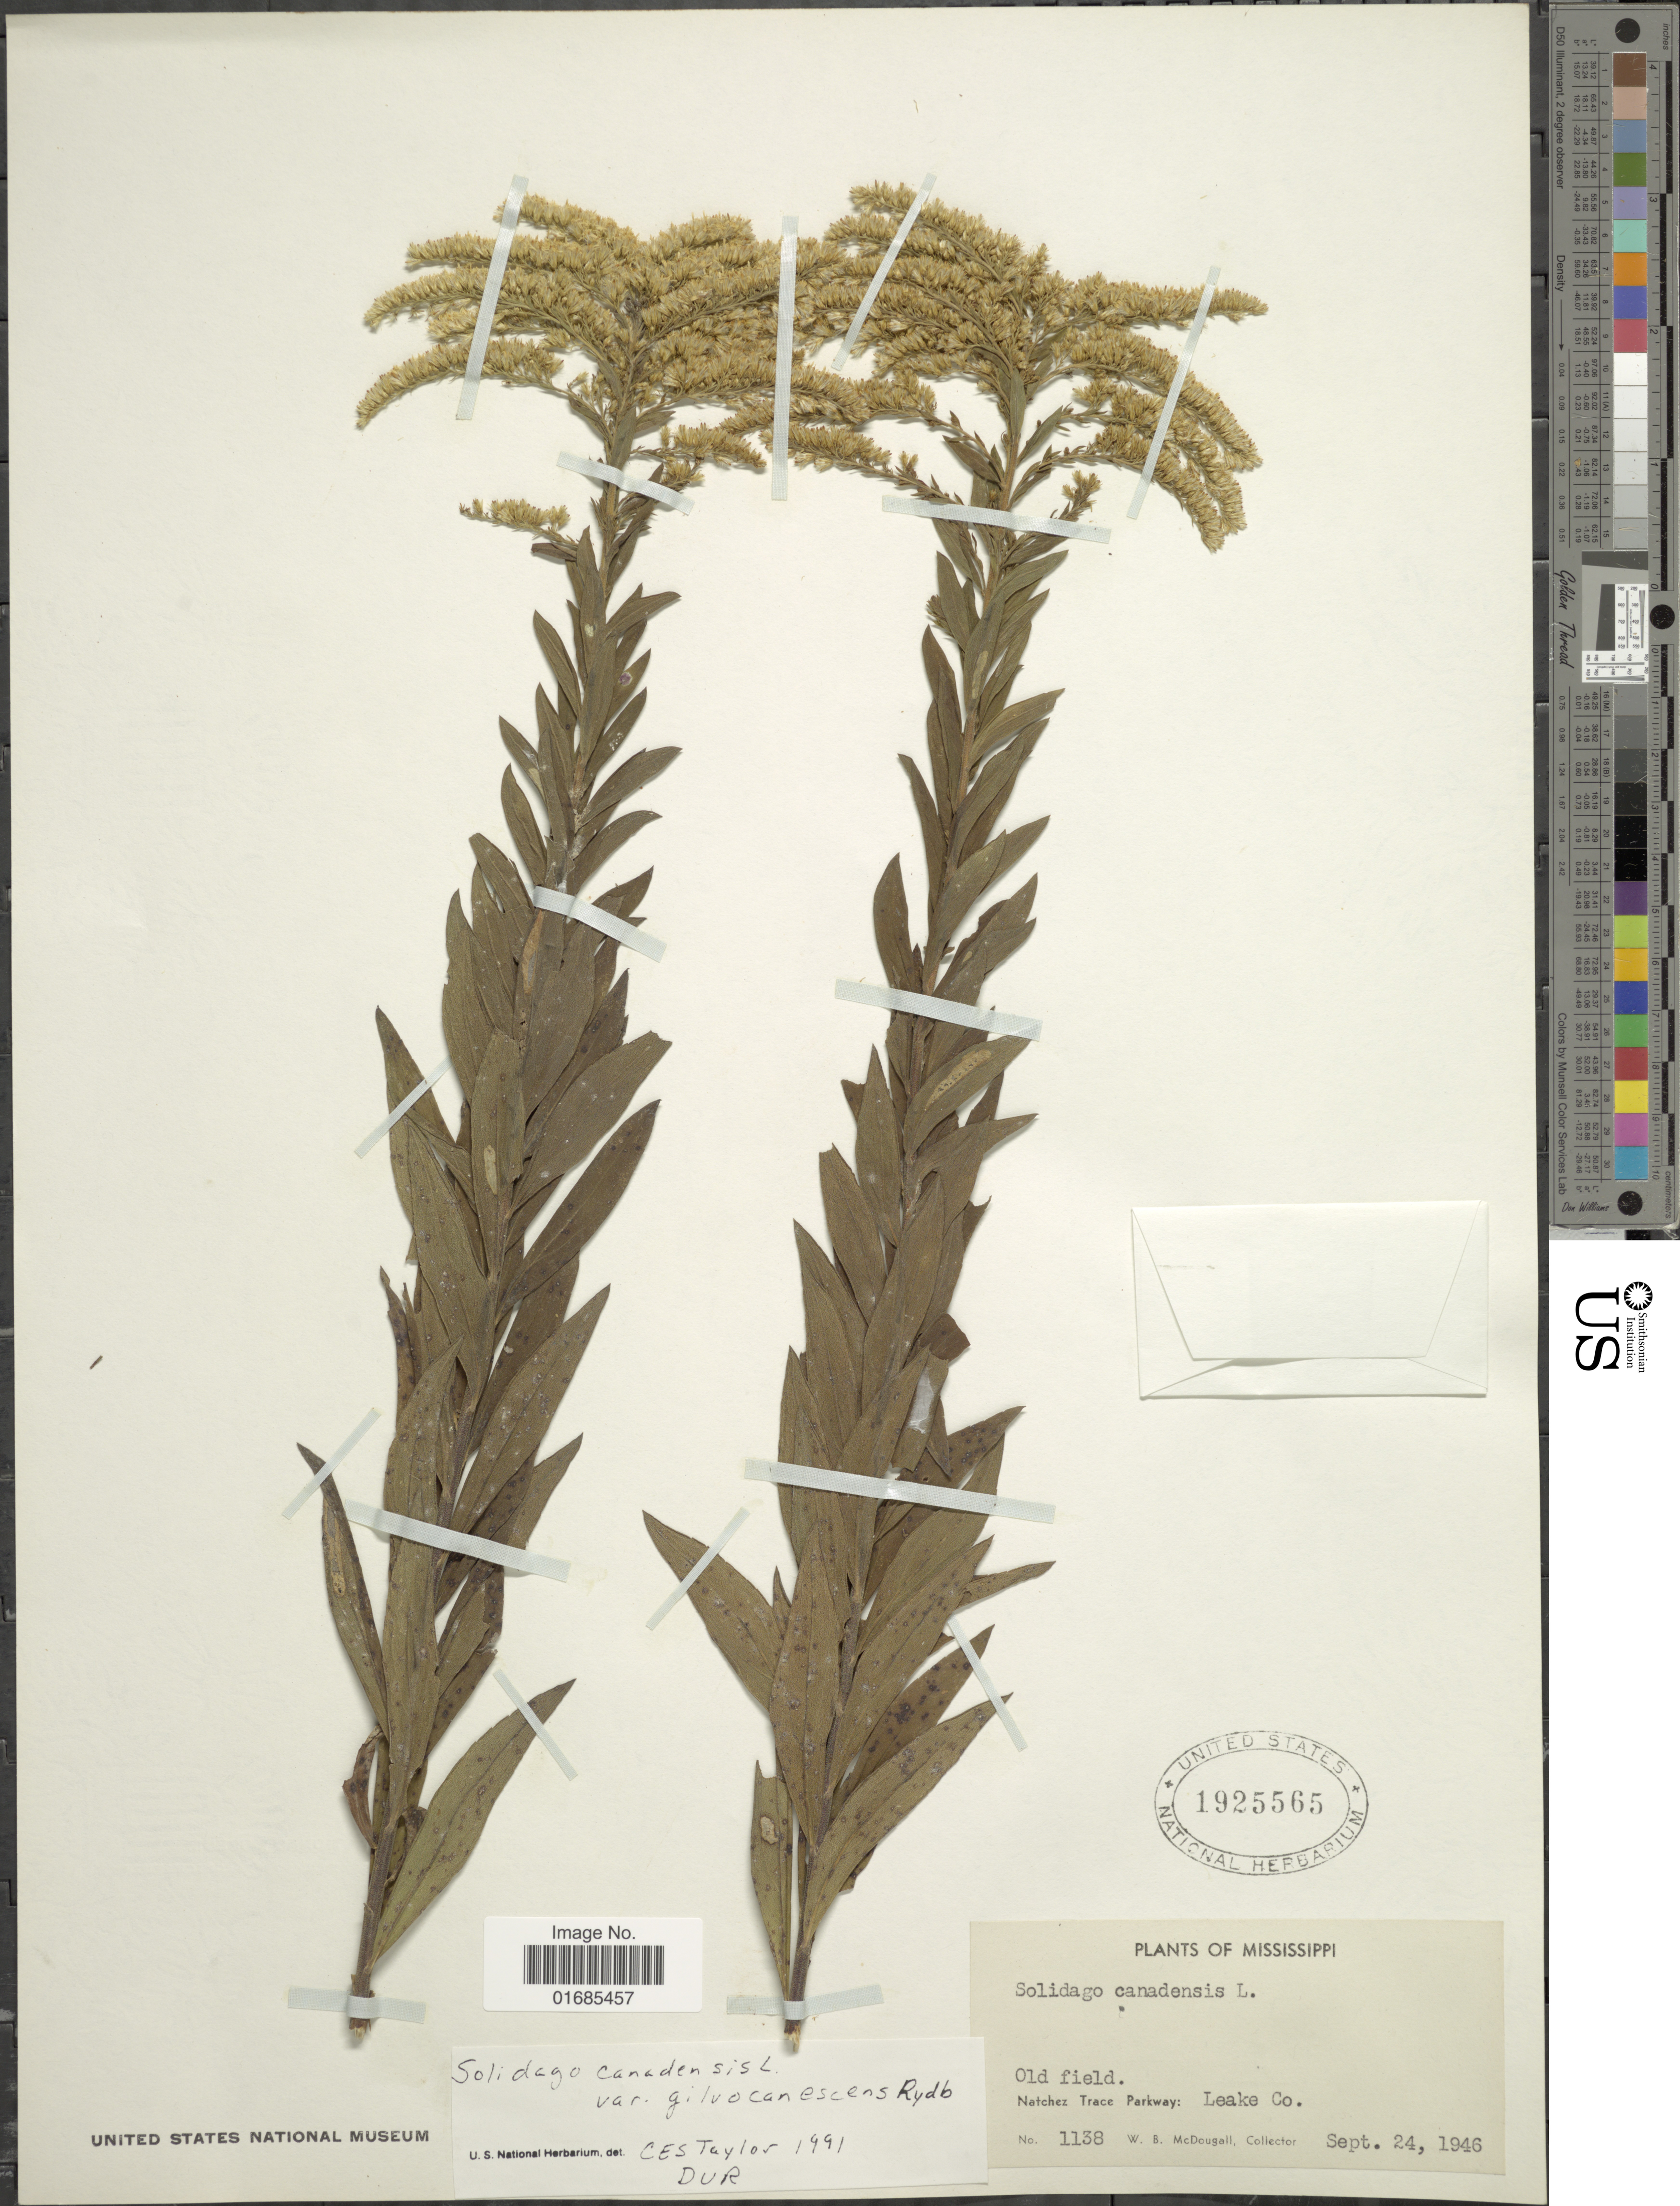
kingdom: Plantae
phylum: Tracheophyta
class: Magnoliopsida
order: Asterales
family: Asteraceae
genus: Solidago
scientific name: Solidago canadensis var. gilvocanescens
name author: Rydb.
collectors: W. B. McDougall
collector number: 1138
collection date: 1946-09-24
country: United States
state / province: Mississippi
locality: Natchez Trace Parkway, Leake Co.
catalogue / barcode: US 192565